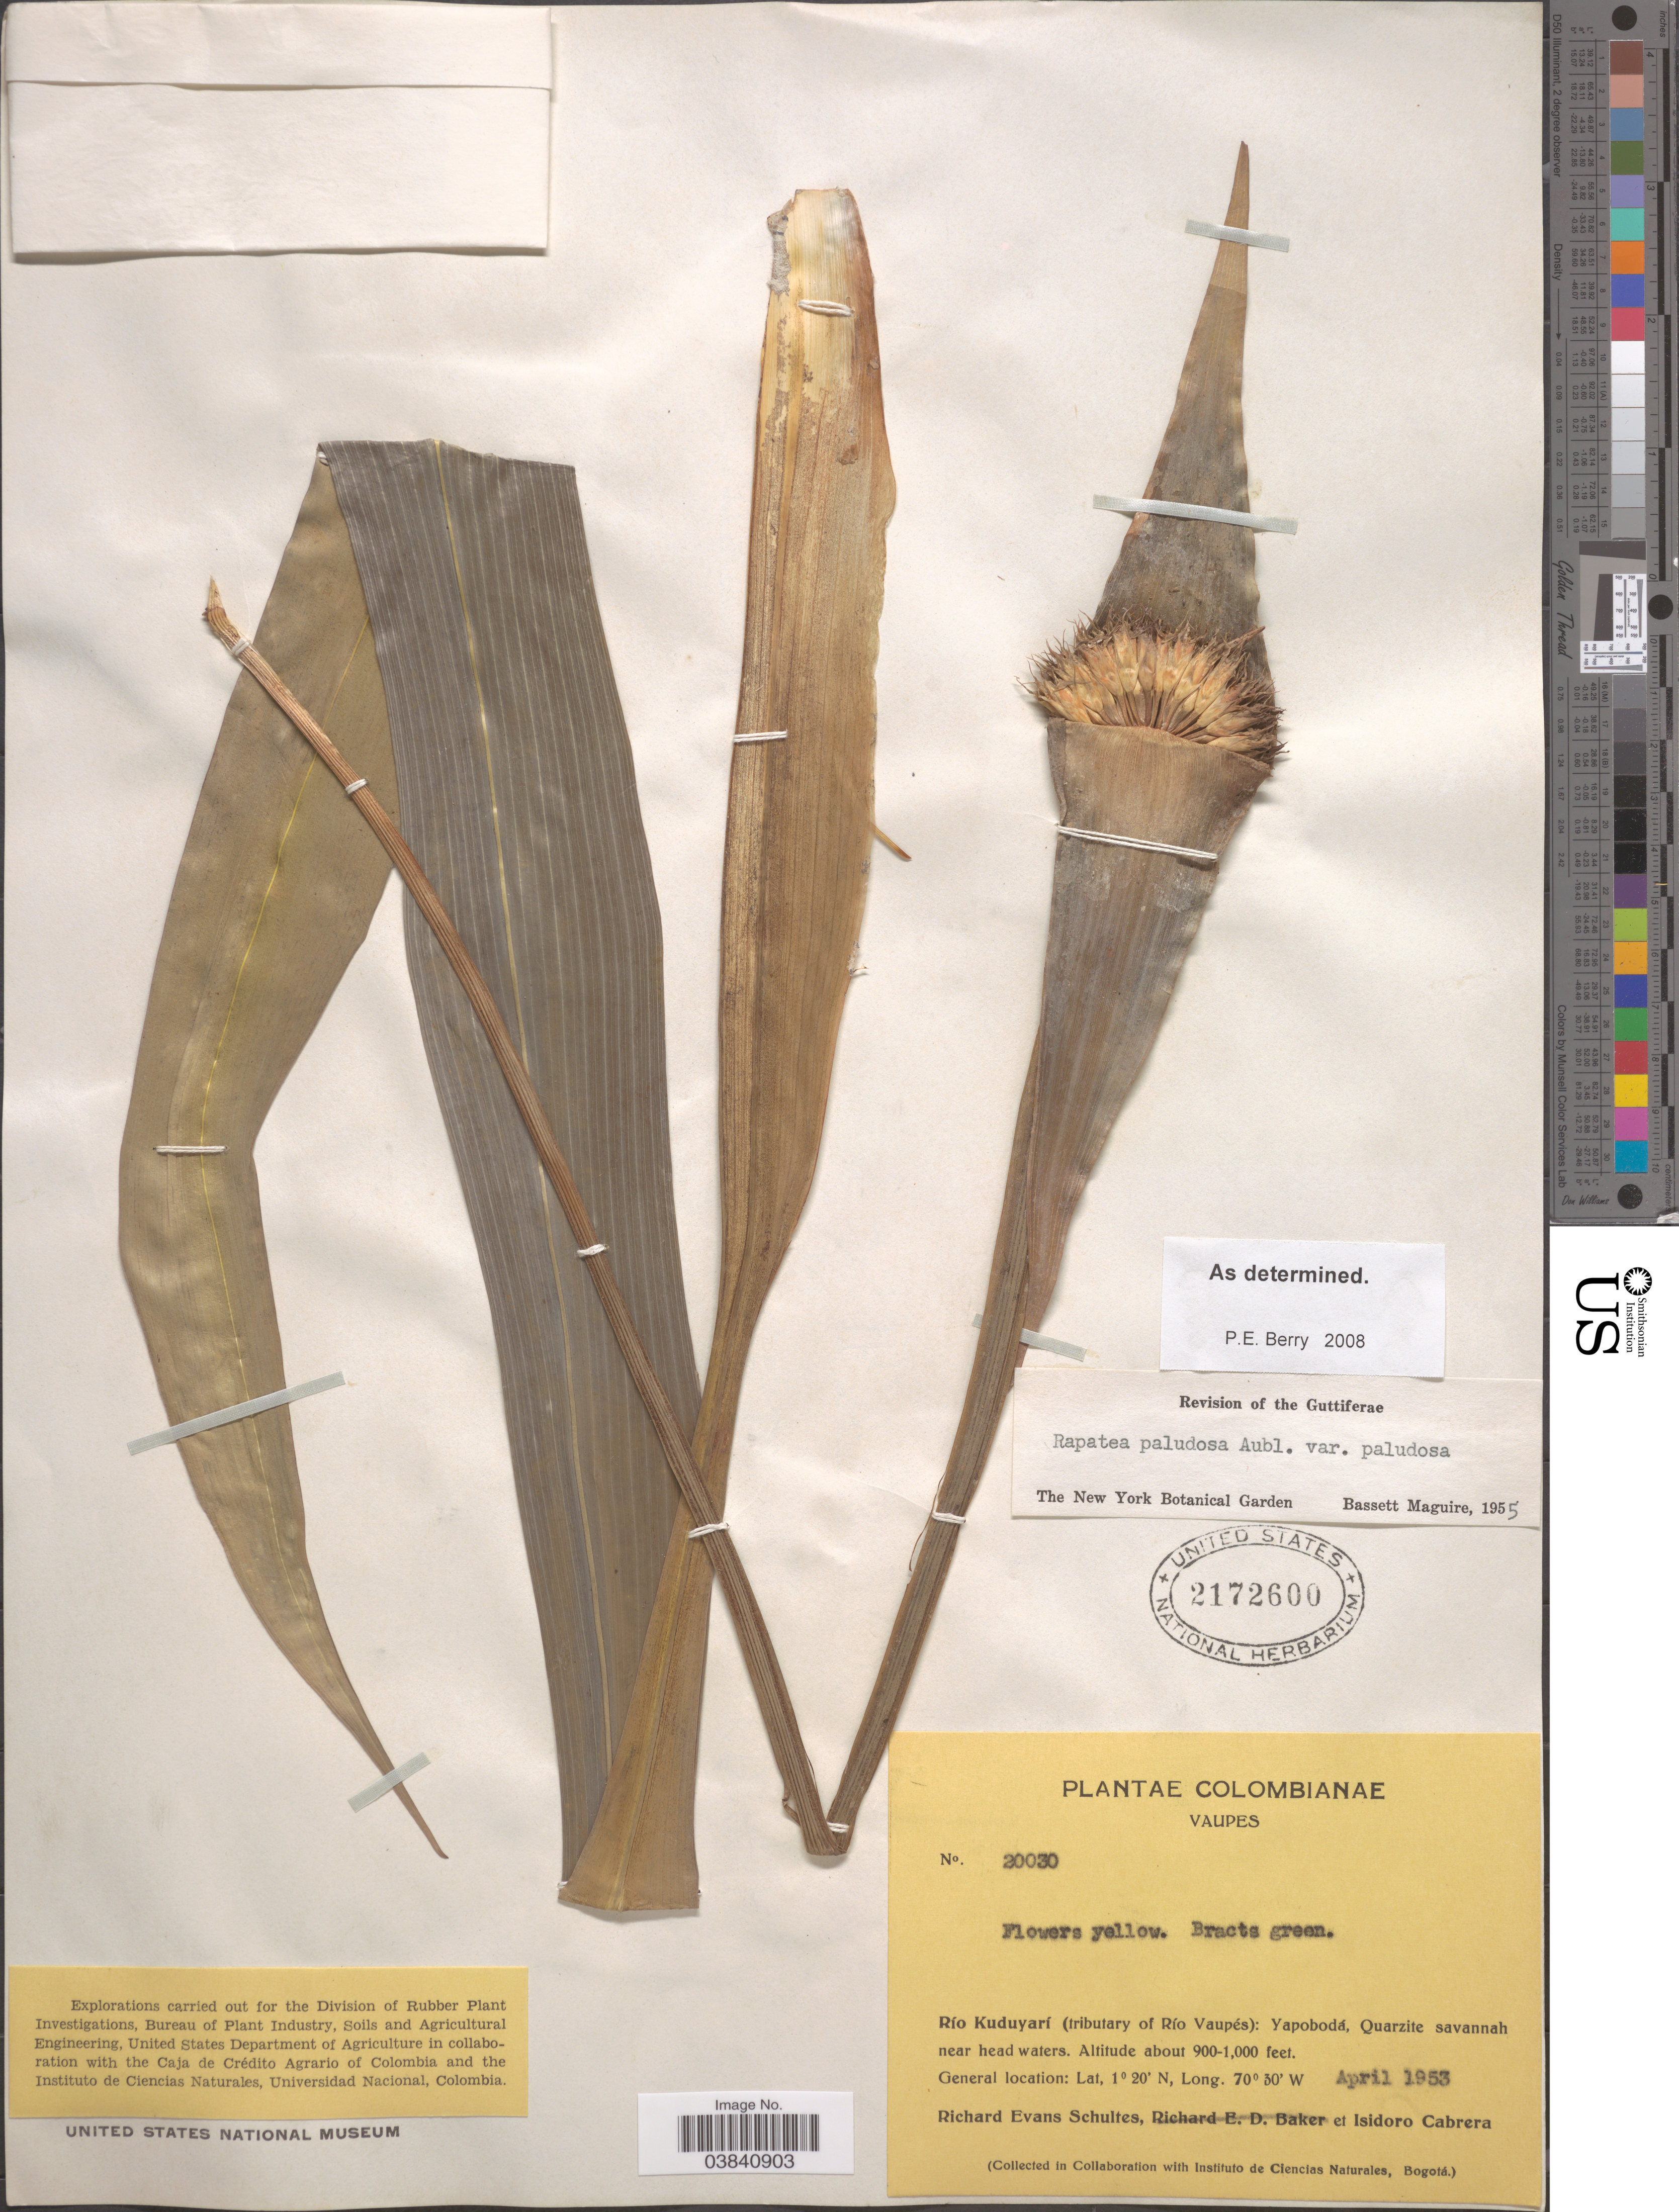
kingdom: Plantae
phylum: Tracheophyta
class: Liliopsida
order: Poales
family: Rapateaceae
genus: Rapatea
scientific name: Rapatea paludosa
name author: Aubl.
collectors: R. E. Schultes & I. Cabrera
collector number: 20030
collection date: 1953-04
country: Colombia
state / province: Vaupés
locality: Río Kuduyarí (tributary of Río Vaupés): Yapobodá, Quarzite savannah near head waters.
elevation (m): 274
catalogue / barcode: US 2172600